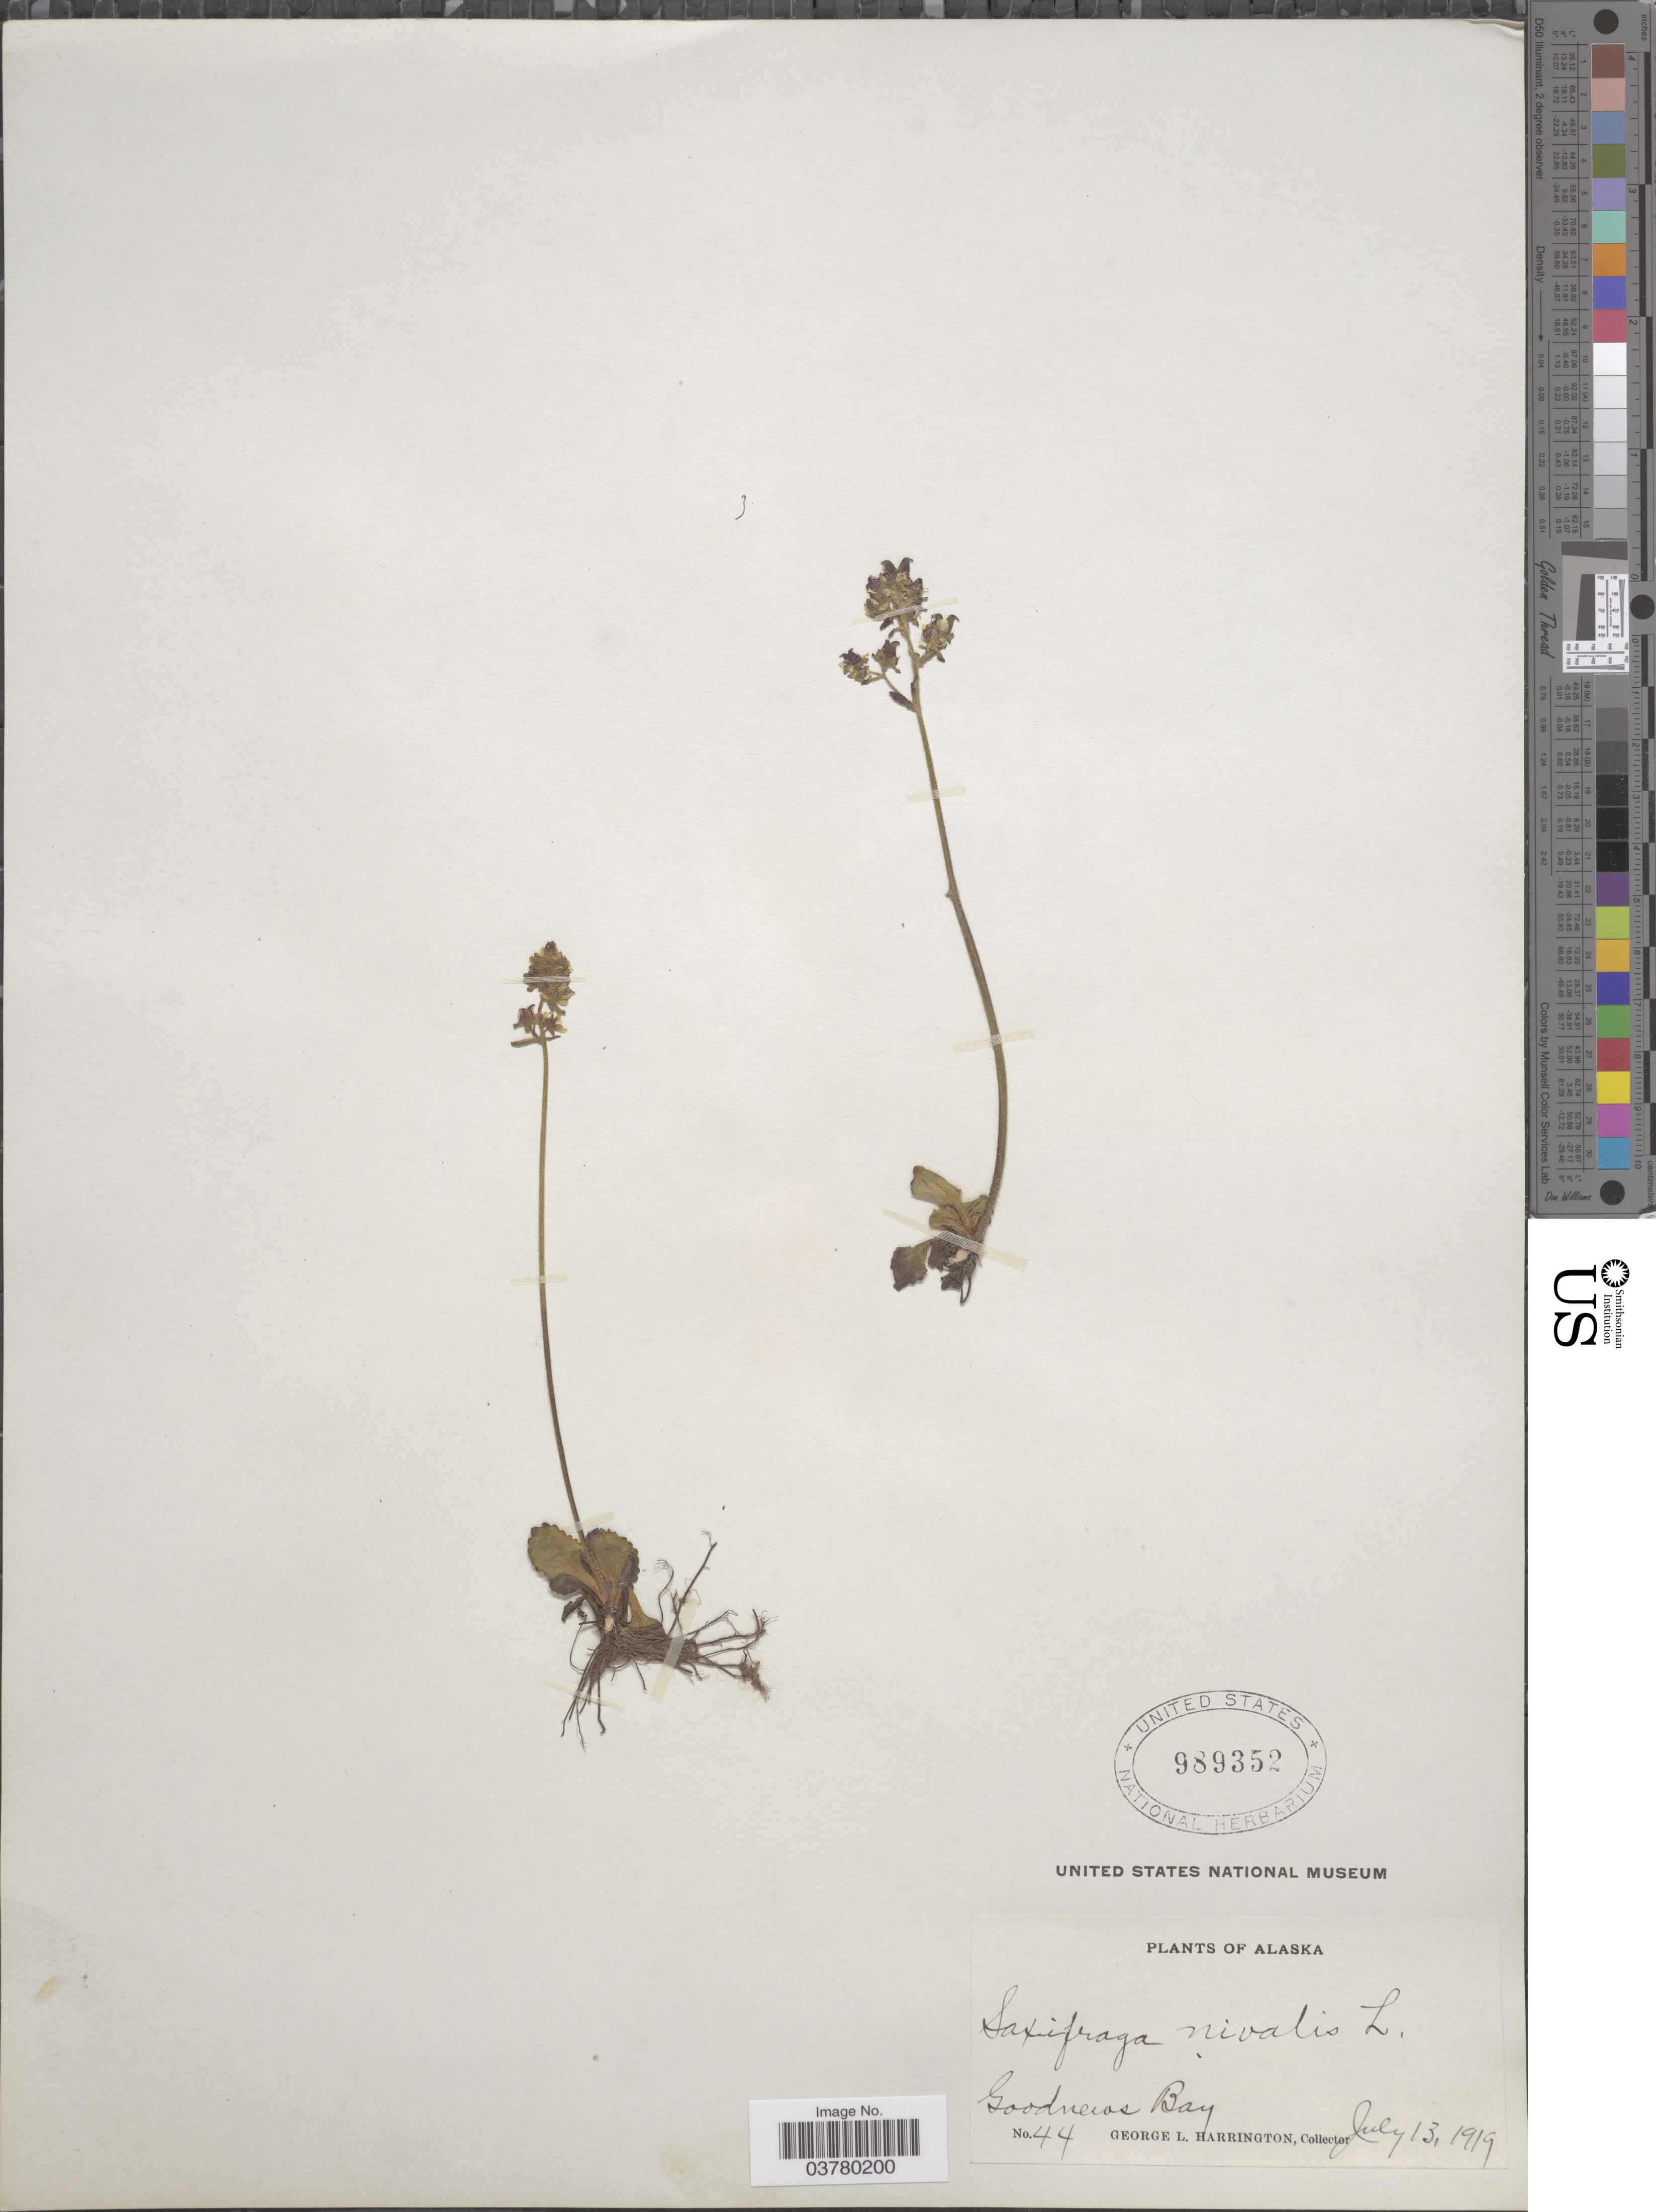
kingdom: Plantae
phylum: Tracheophyta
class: Magnoliopsida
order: Saxifragales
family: Saxifragaceae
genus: Micranthes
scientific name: Micranthes nivalis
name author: (L.) Small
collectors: G. Harrington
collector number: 44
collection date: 1919-07-13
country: United States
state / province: Alaska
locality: Goodnews Bay.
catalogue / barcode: US 989352